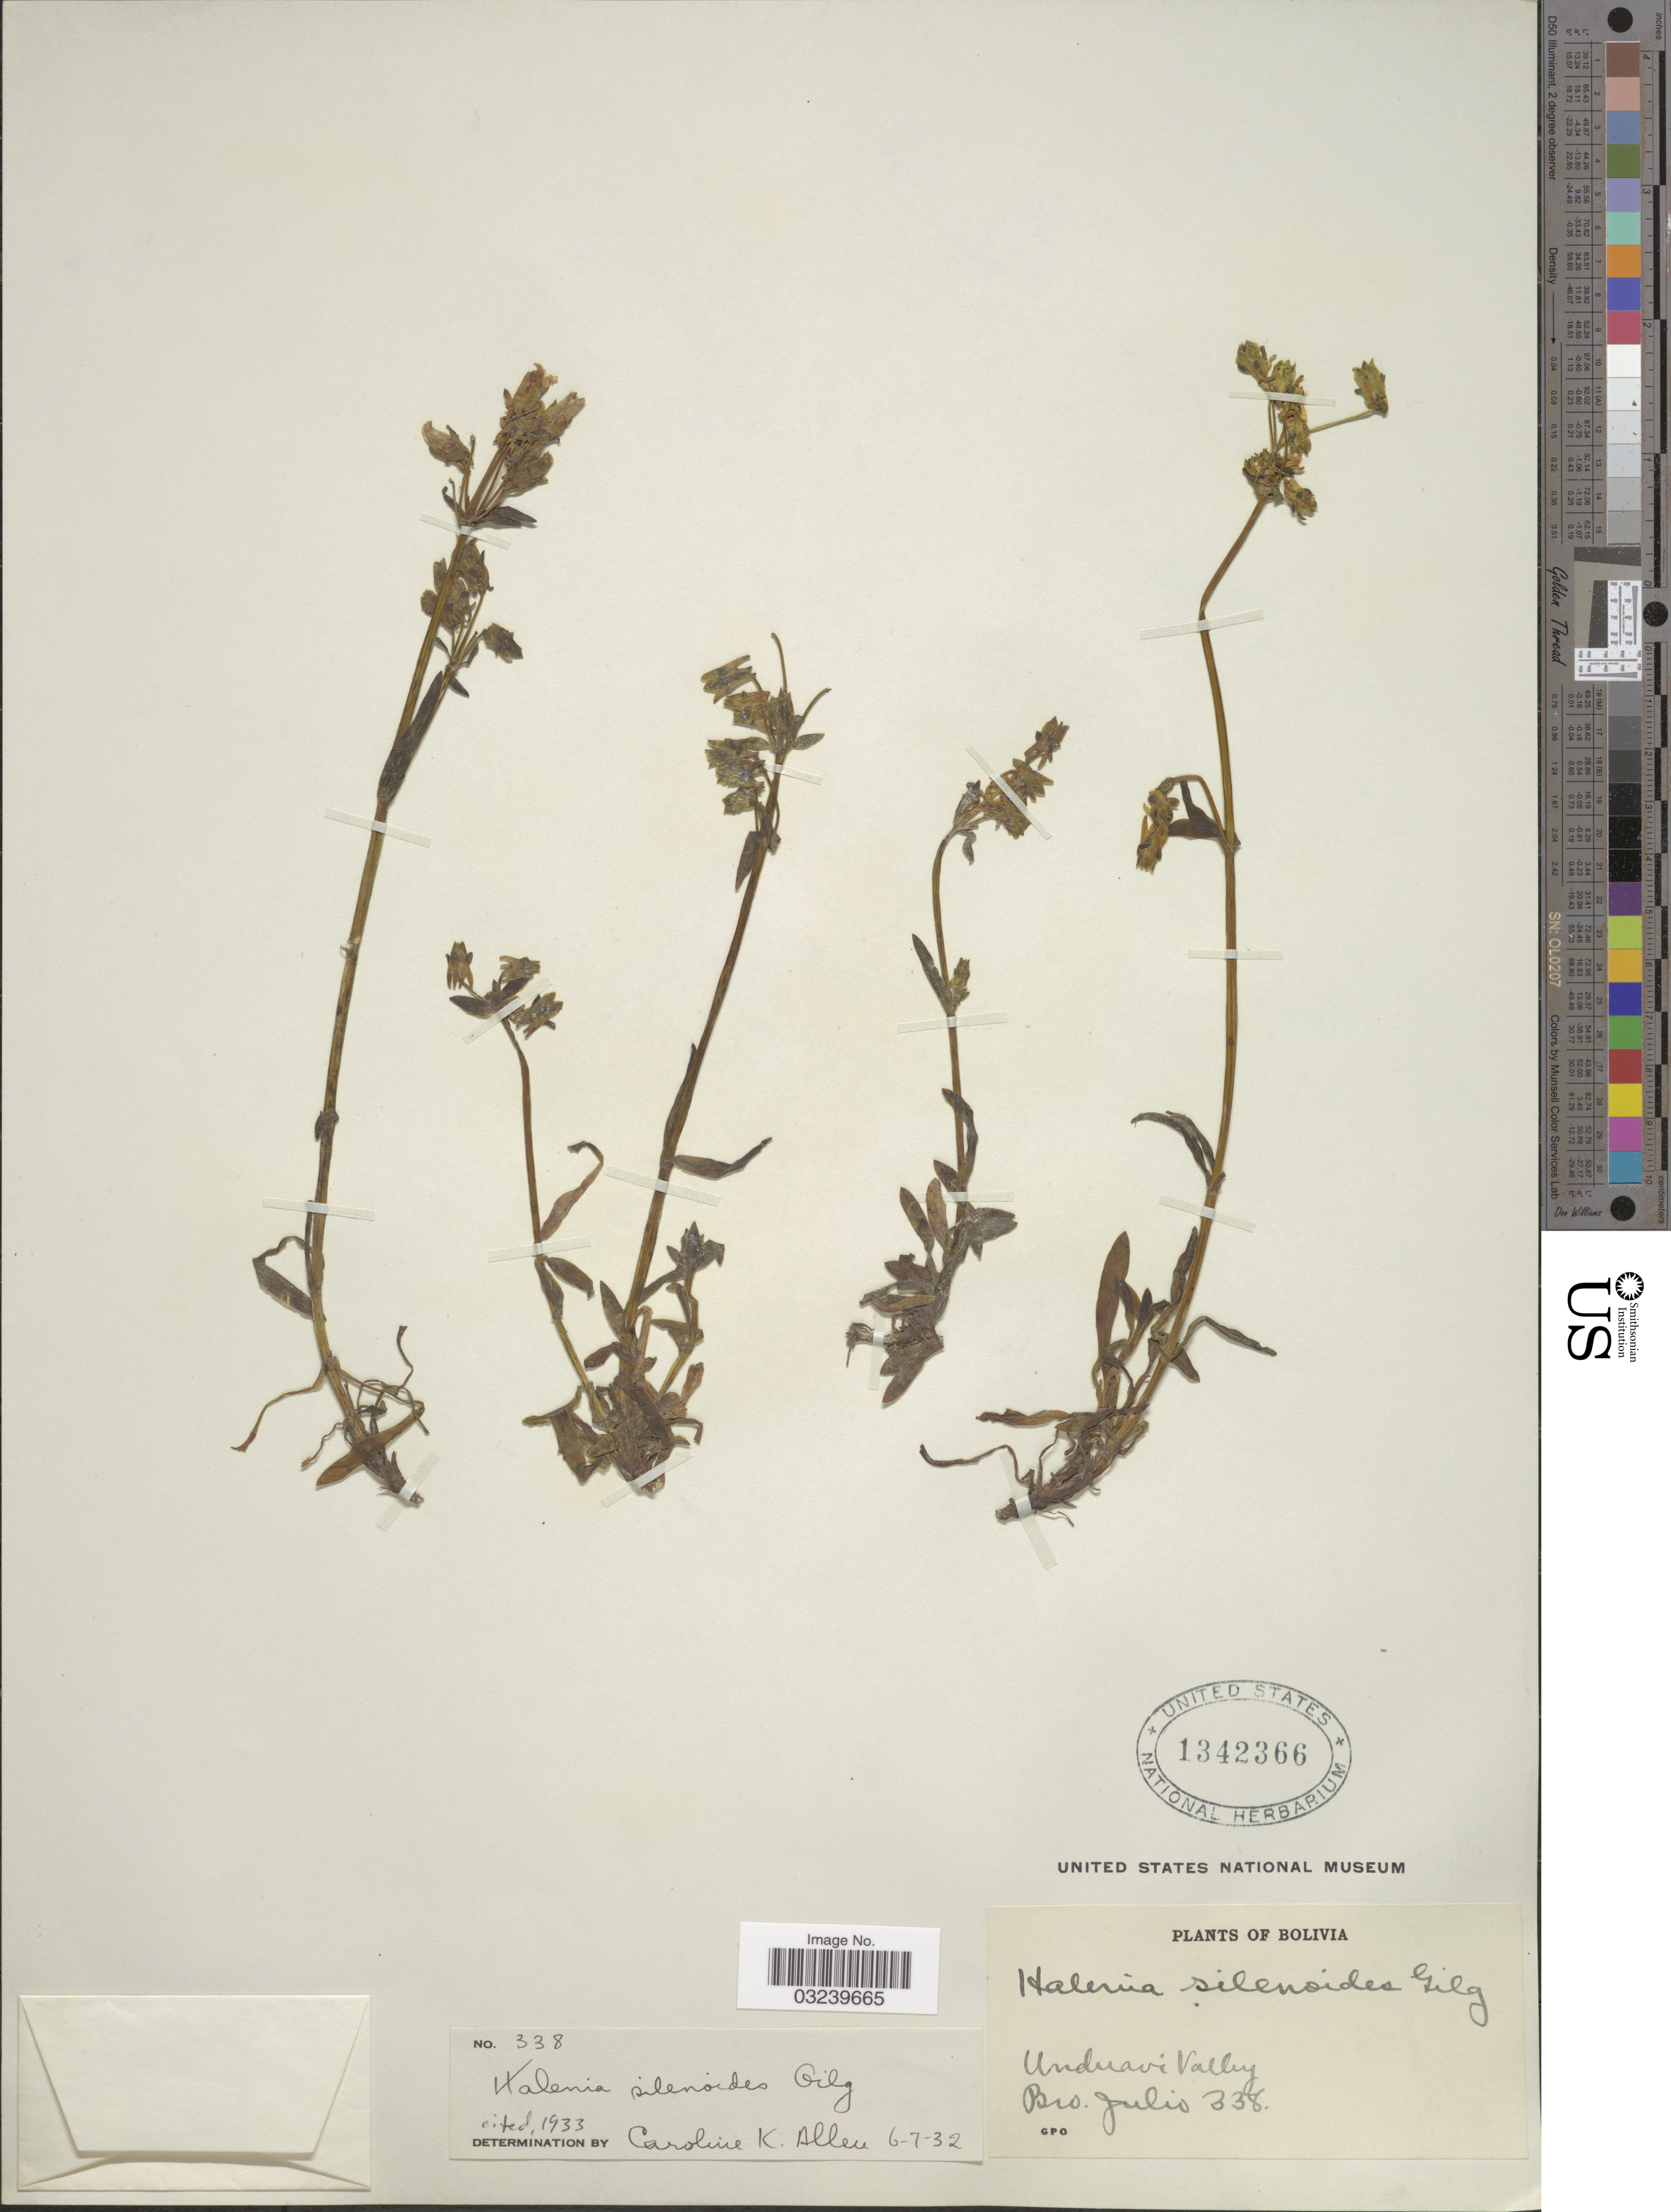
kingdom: Plantae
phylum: Tracheophyta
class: Magnoliopsida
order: Gentianales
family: Gentianaceae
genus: Halenia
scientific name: Halenia silenoides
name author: Gilg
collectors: Bro. Julio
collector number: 338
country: Bolivia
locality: Unduavi Valley.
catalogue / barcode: US 1342366